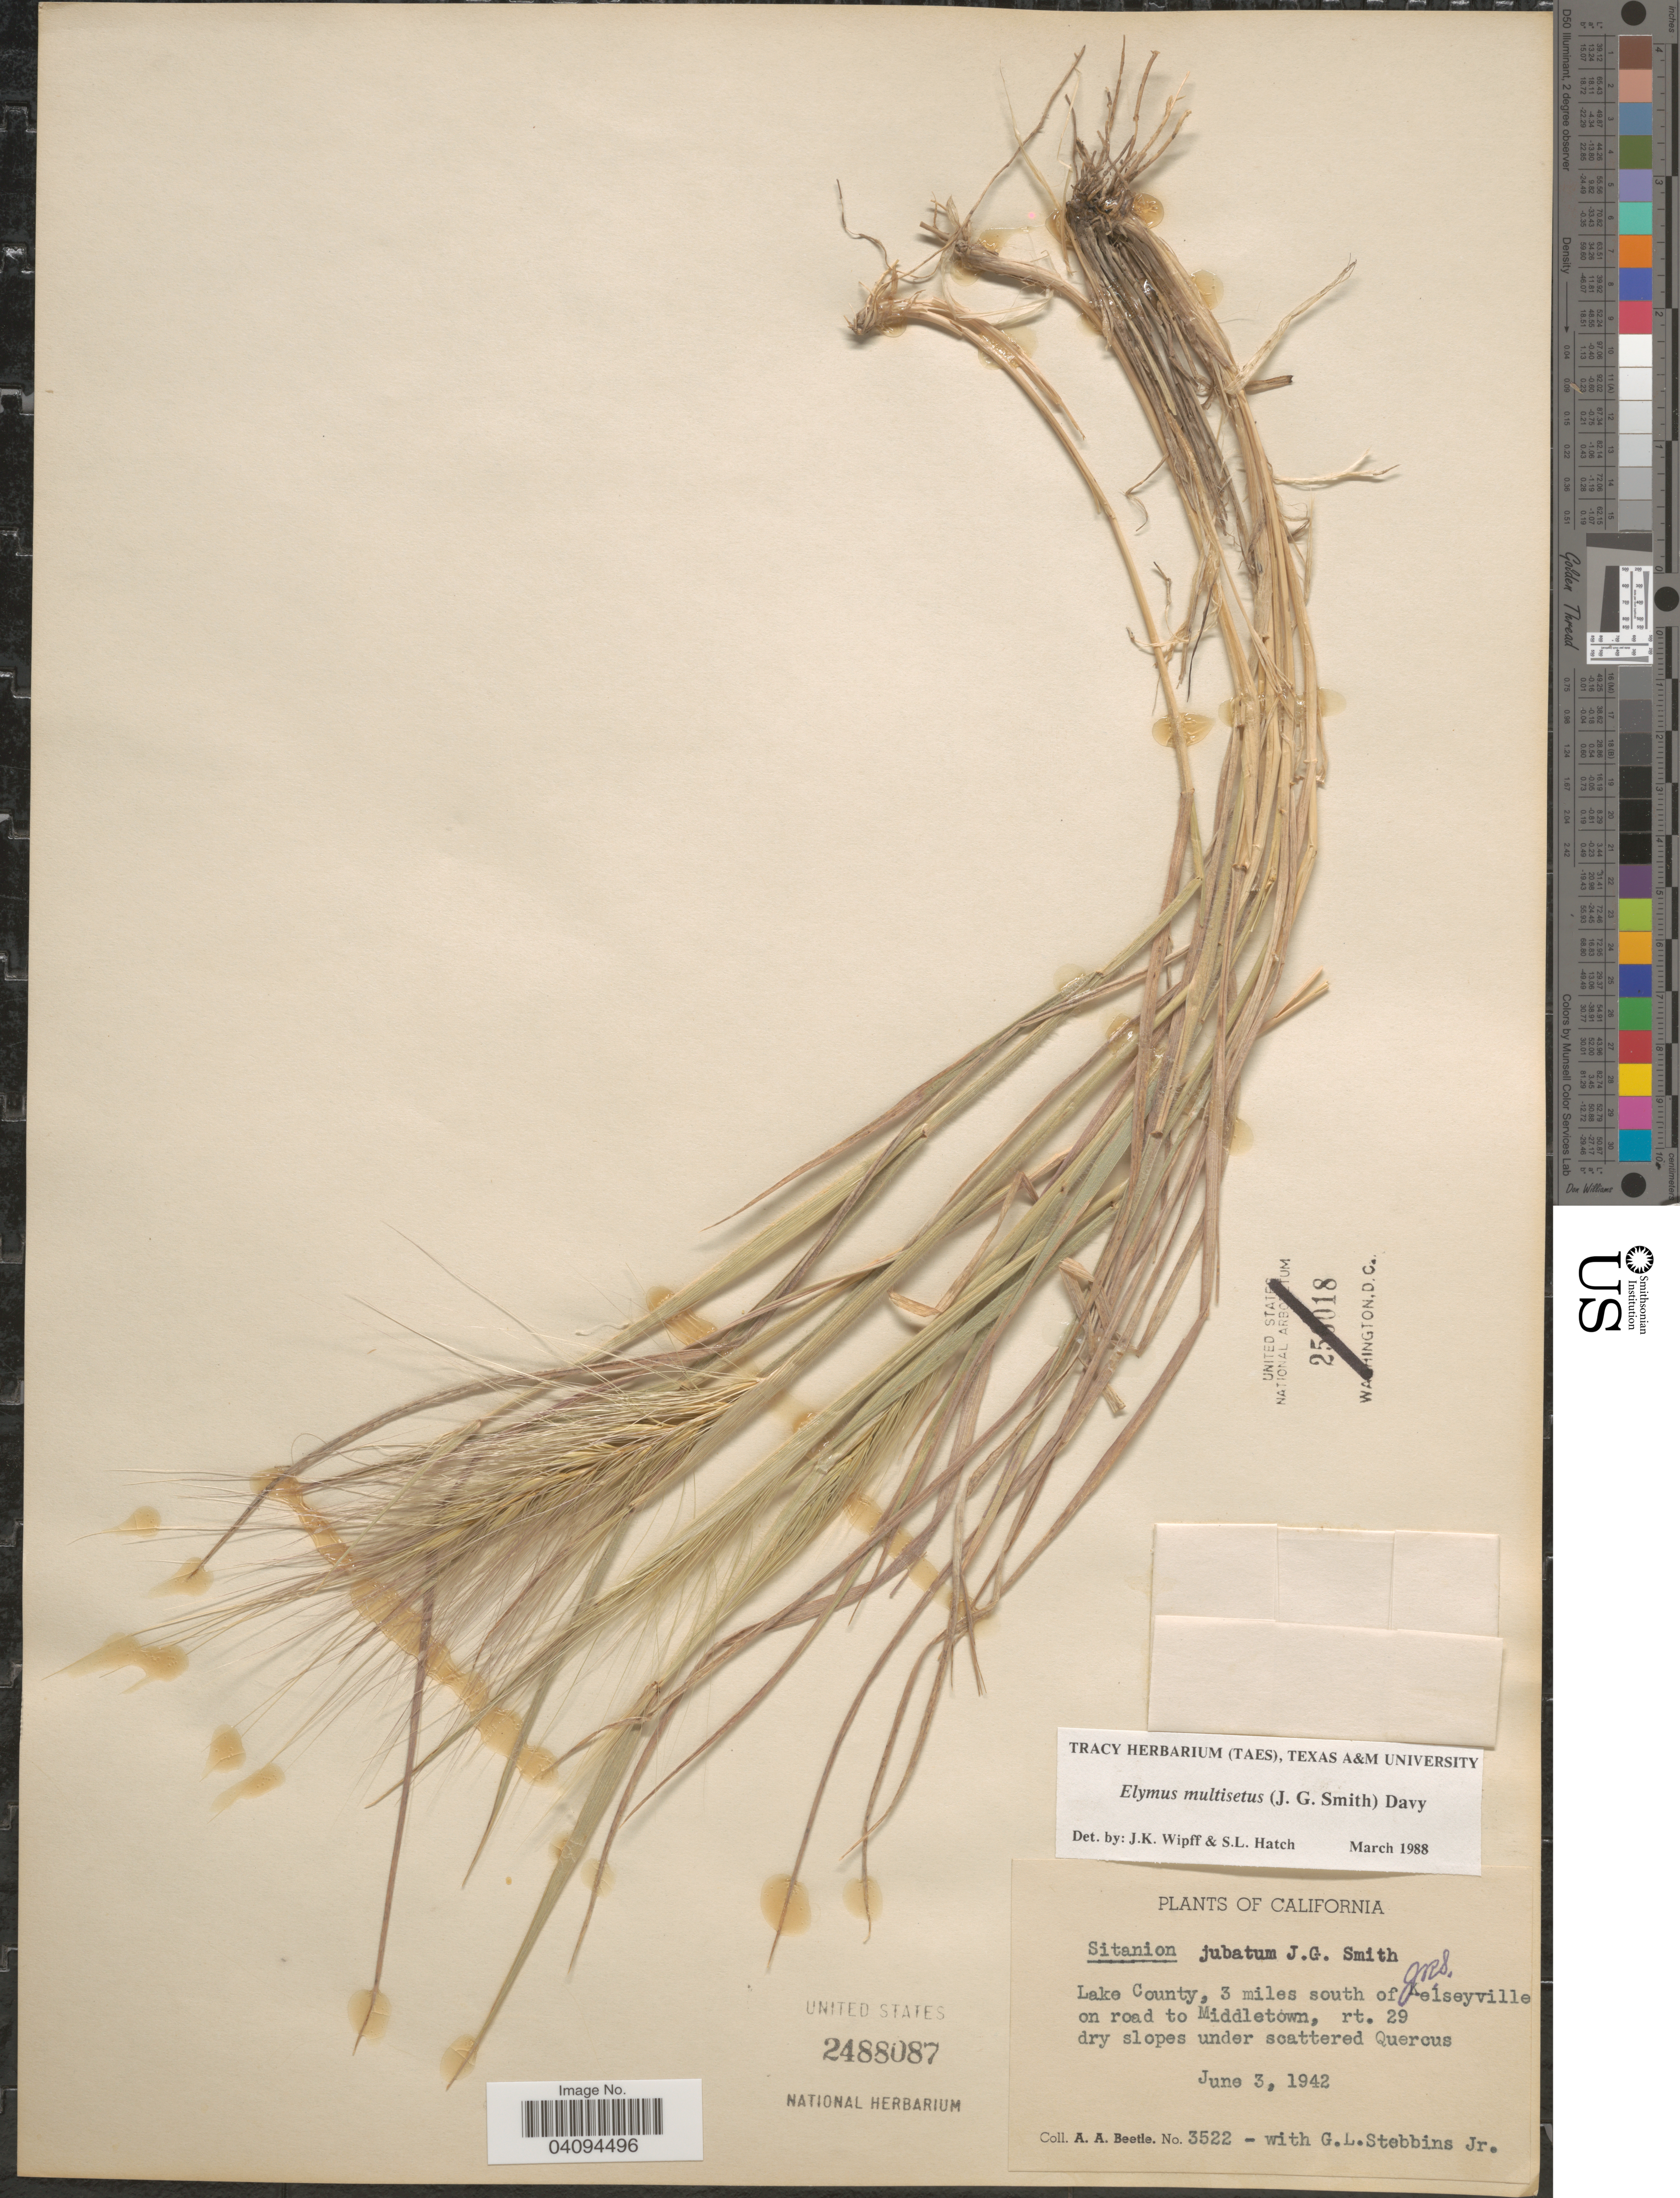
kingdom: Plantae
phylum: Tracheophyta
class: Liliopsida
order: Poales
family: Poaceae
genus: Elymus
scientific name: Elymus multisetus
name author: (J.G. Sm.) Burtt Davy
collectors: A. A. Beetle & G. L. Stebbins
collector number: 3522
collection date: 1942-06-03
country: United States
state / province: California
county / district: Lake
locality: Lake County, 3 miles south of Jrs. Kelseyville on road to Middletown, rt. 29 dry slopes under scattered Quercus.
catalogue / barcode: US 2488087